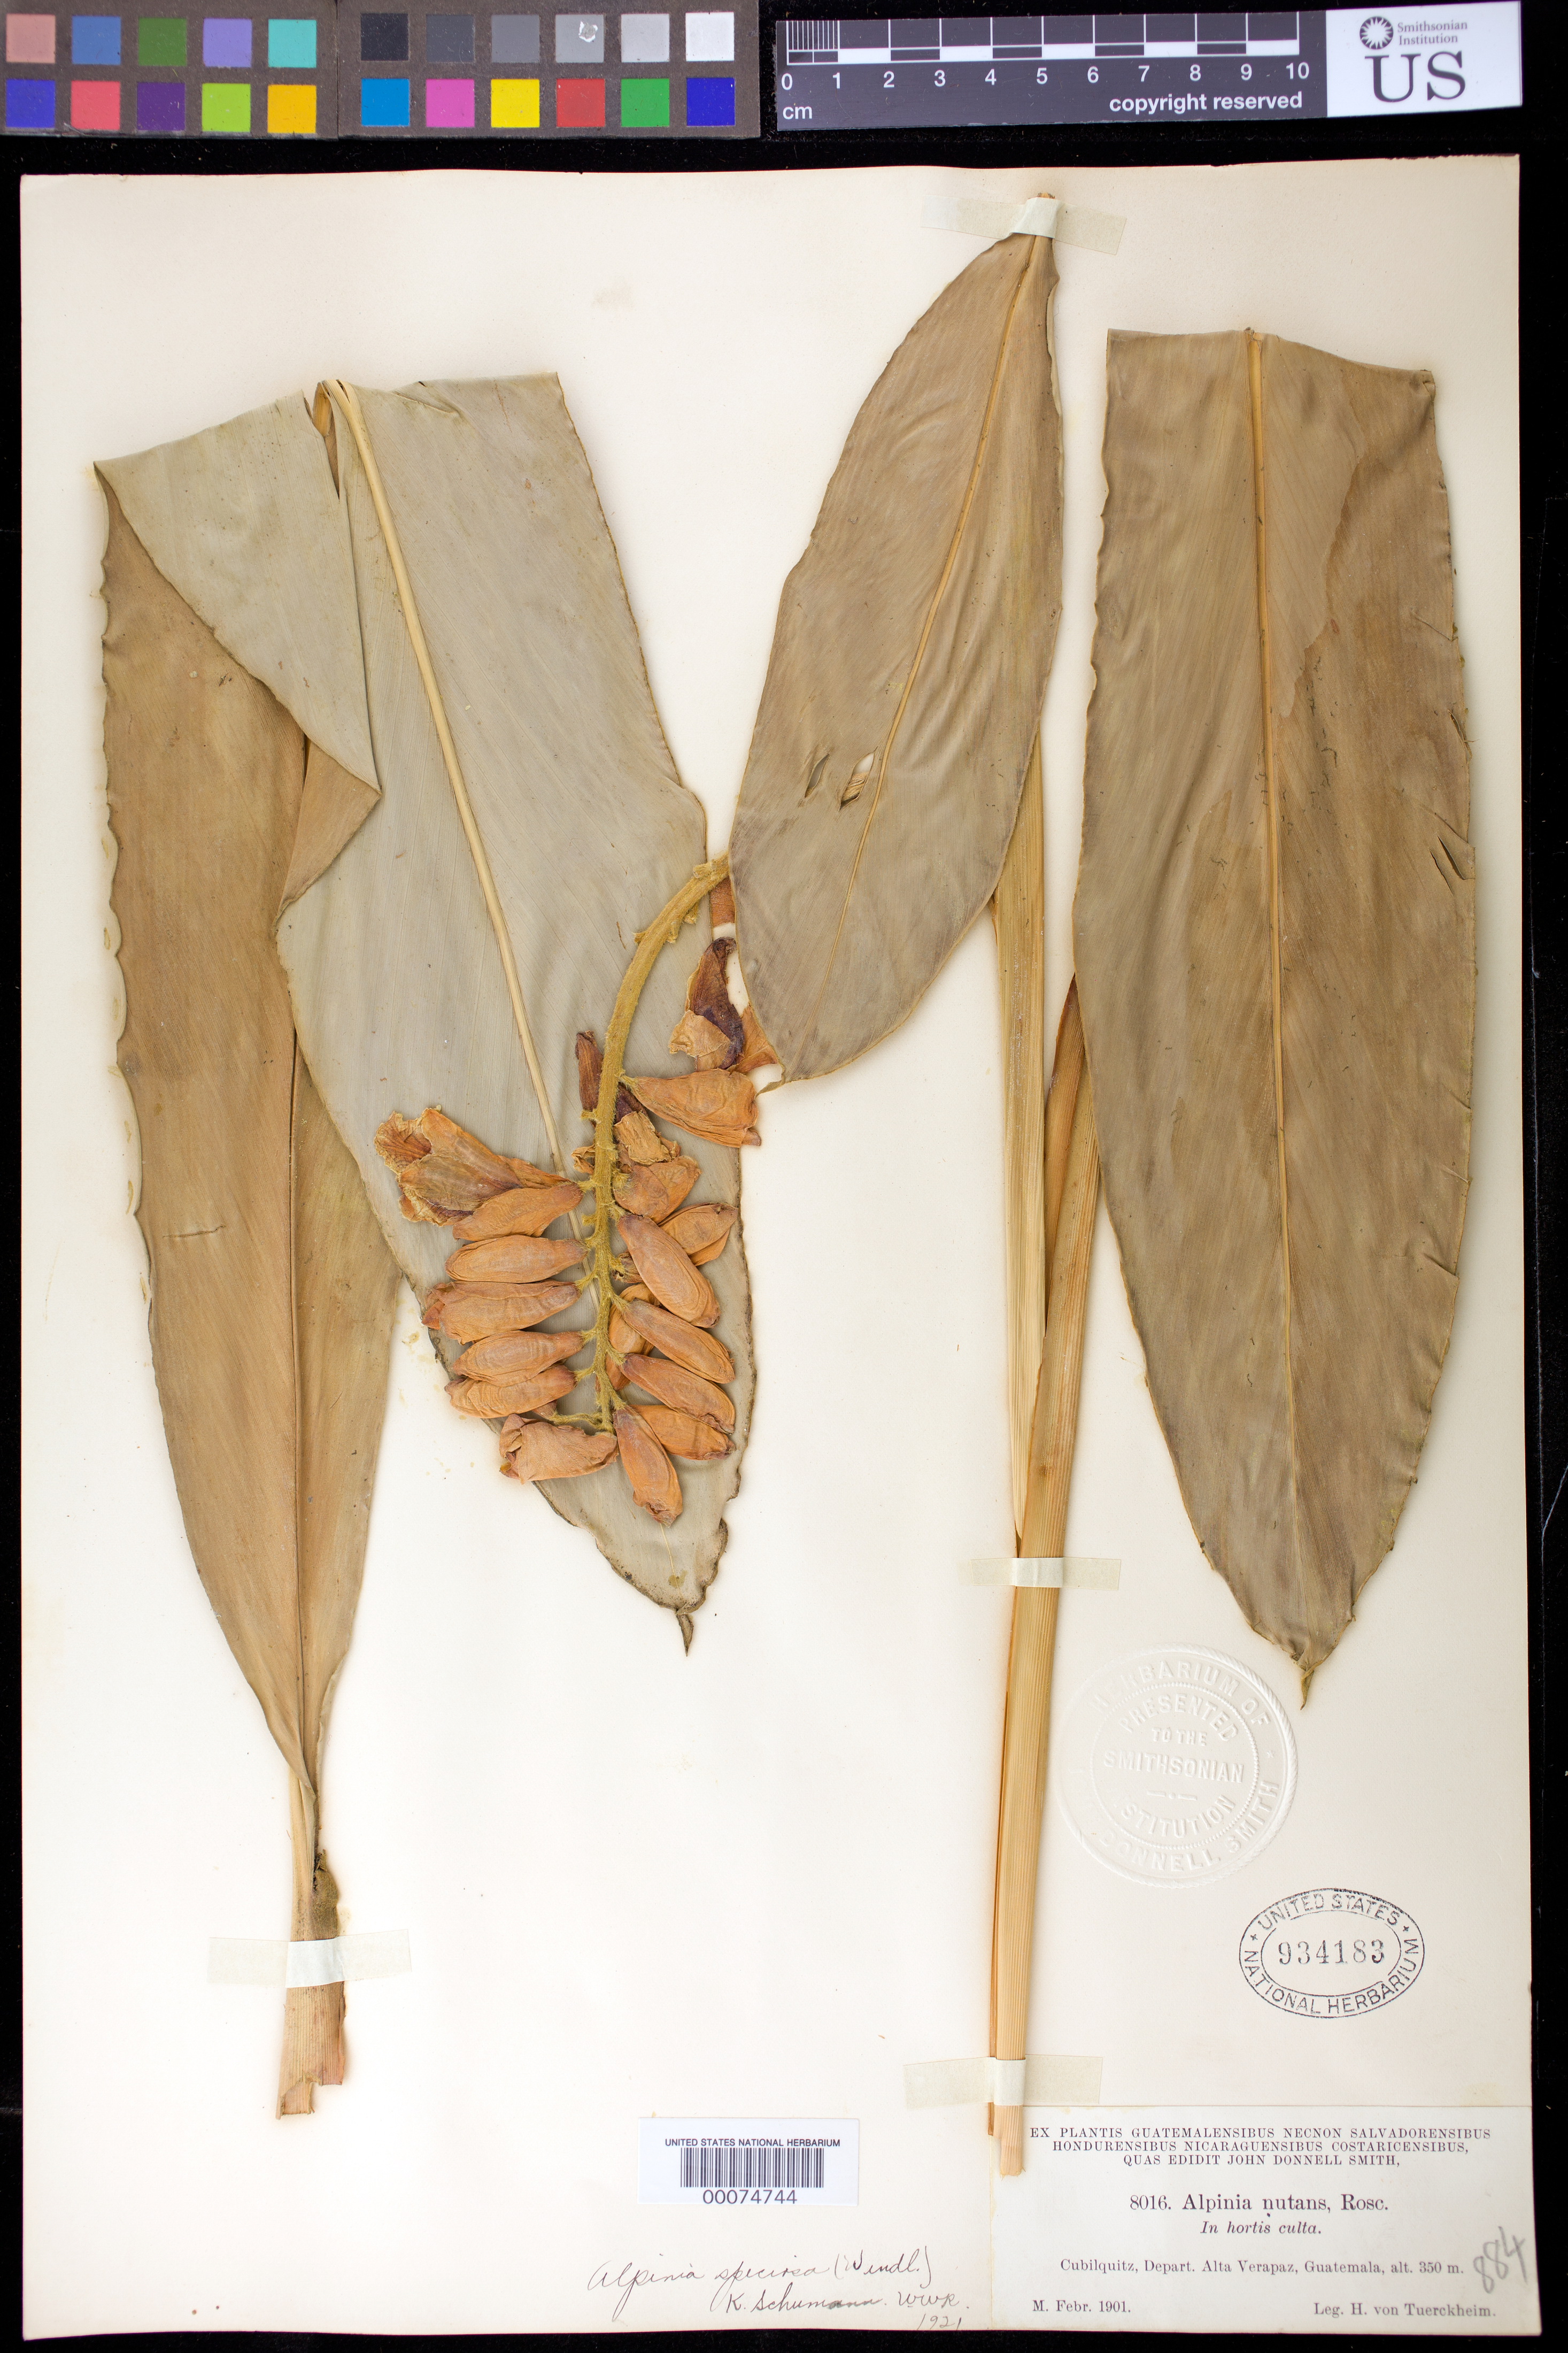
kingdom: Plantae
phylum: Tracheophyta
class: Liliopsida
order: Zingiberales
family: Zingiberaceae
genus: Alpinia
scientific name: Alpinia zerumbet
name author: (Pers.) B.L. Burtt & R.M. Sm.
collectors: H. von Türckheim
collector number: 8016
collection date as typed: Feb 1901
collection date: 1901-02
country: Guatemala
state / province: Alta Verapaz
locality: Cubilquitz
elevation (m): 350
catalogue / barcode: US 934183